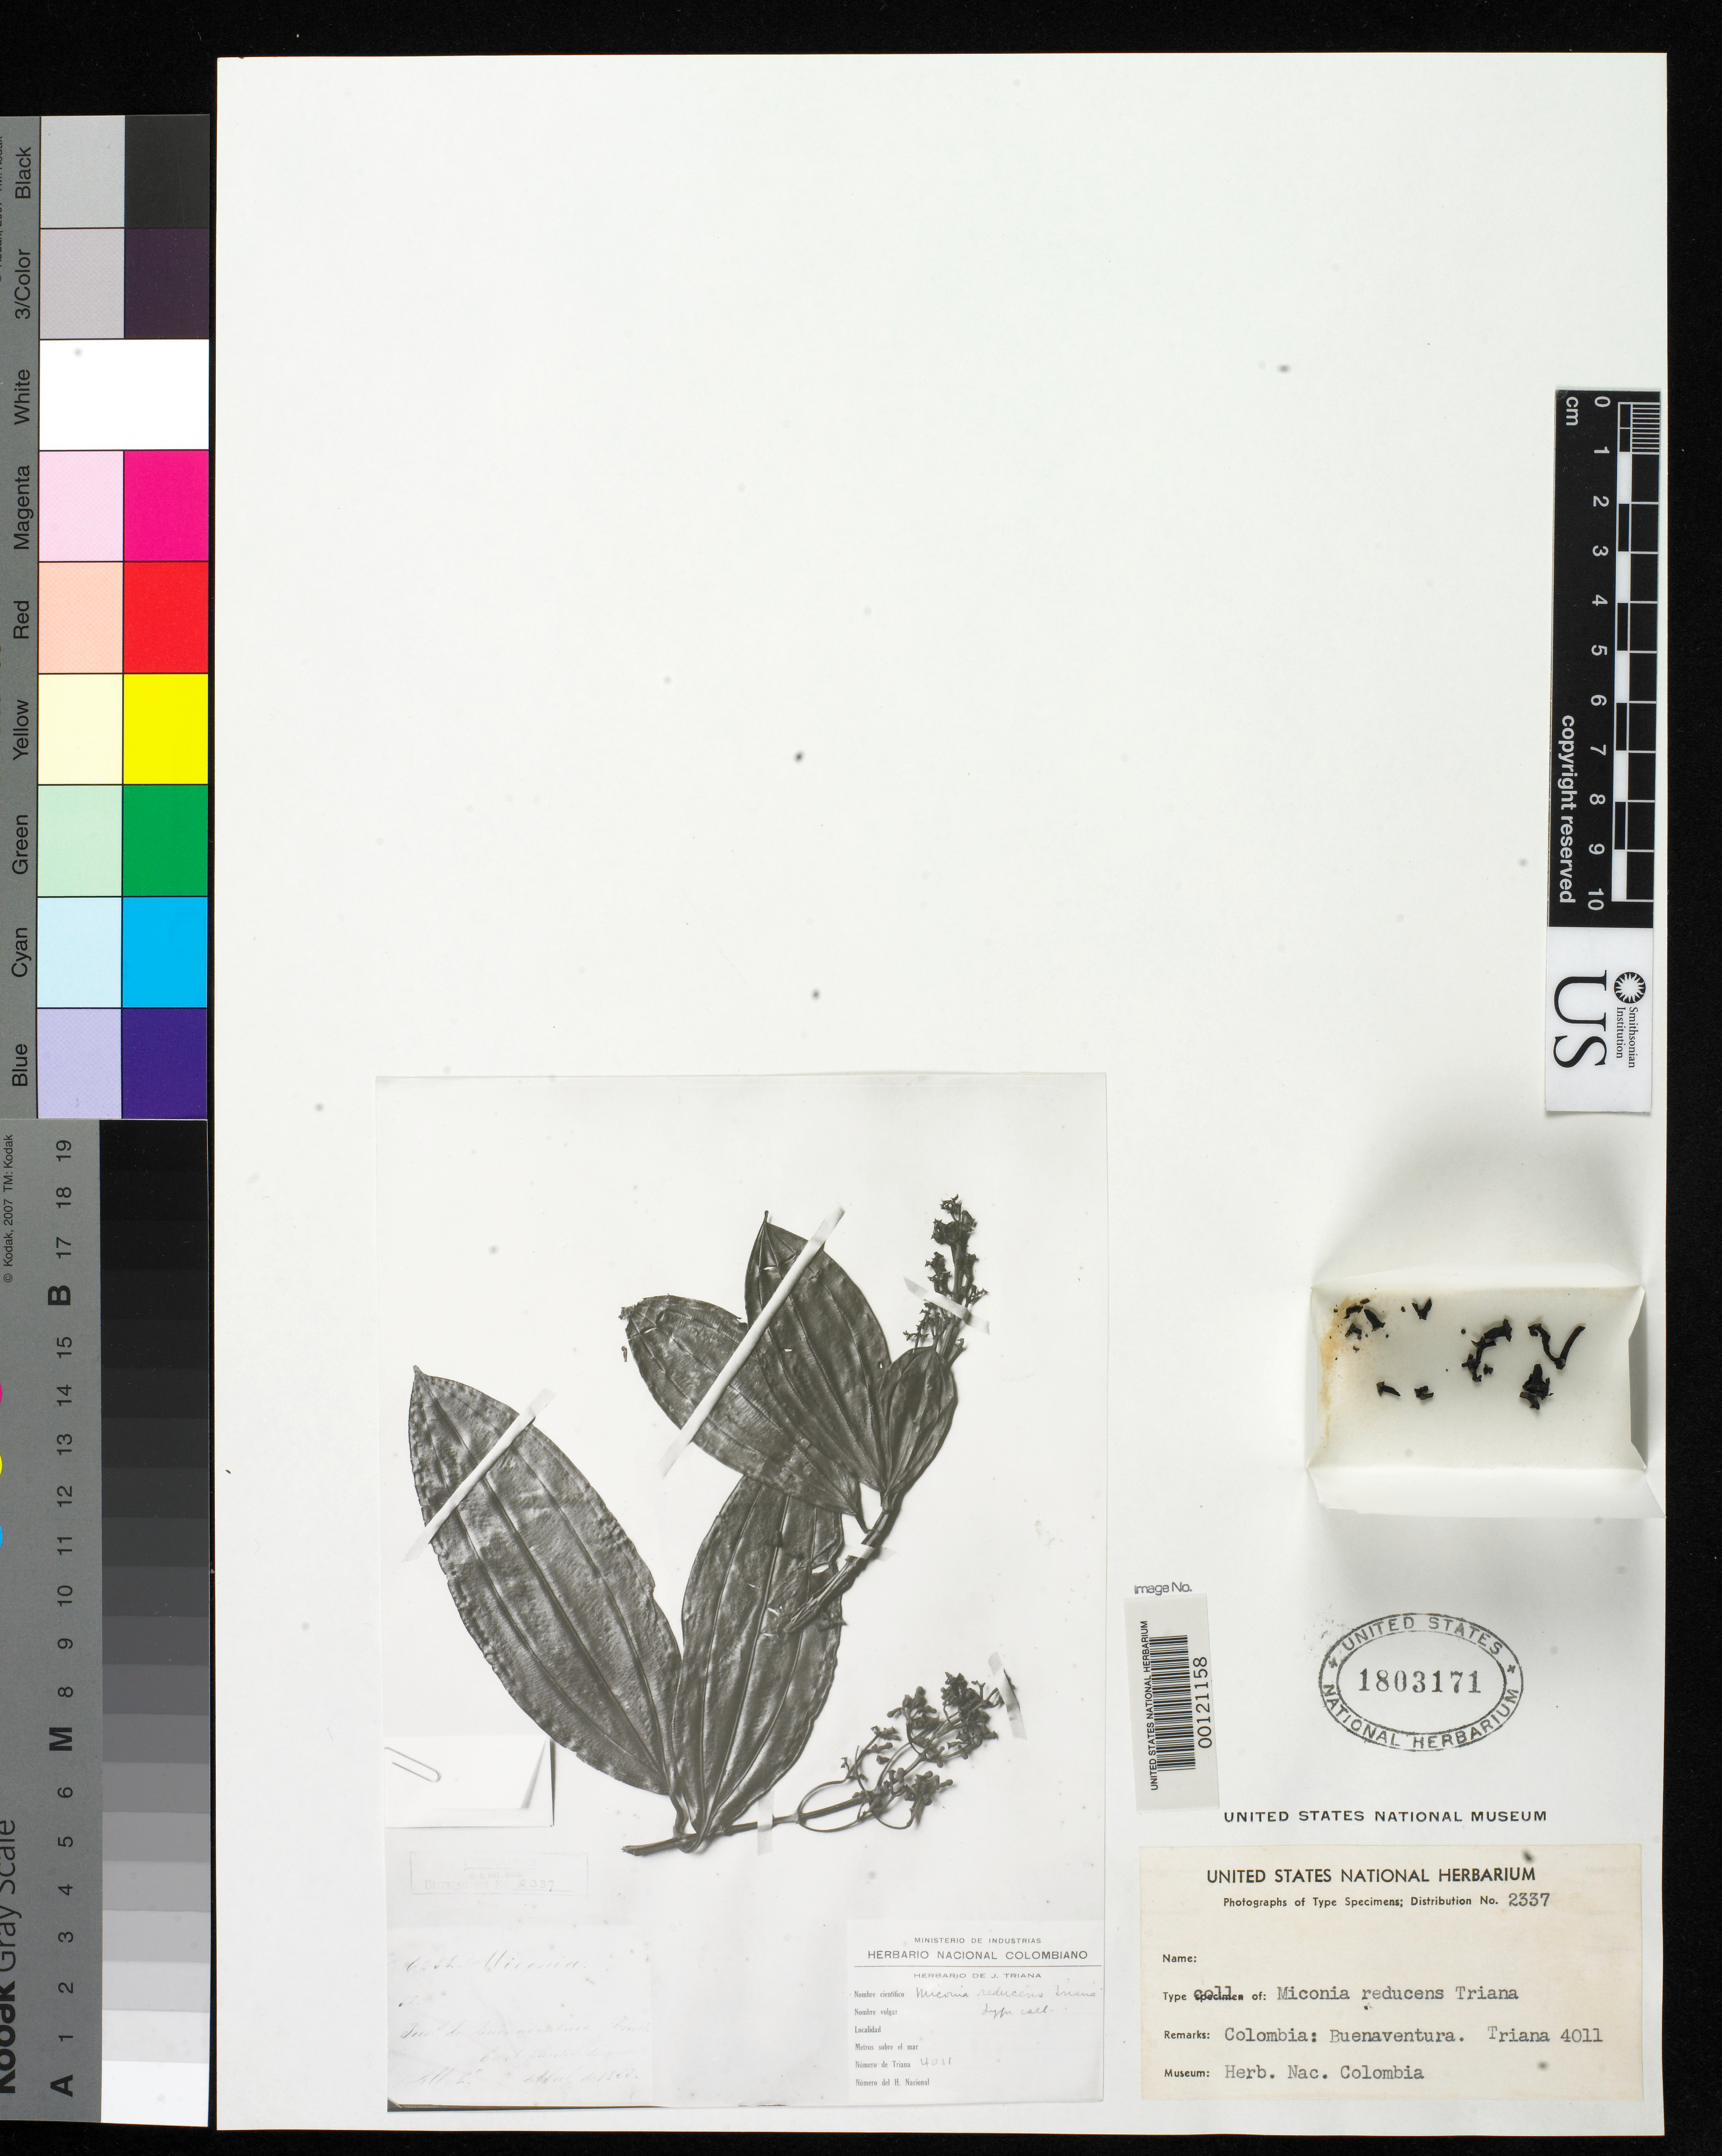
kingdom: Plantae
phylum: Tracheophyta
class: Magnoliopsida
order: Myrtales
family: Melastomataceae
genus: Miconia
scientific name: Miconia reducens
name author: Triana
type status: Type Fragment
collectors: J. J. Triana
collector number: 4011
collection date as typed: Apr 1853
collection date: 1853-04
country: Colombia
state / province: Chocó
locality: Buena Ventura.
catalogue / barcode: US 1803171